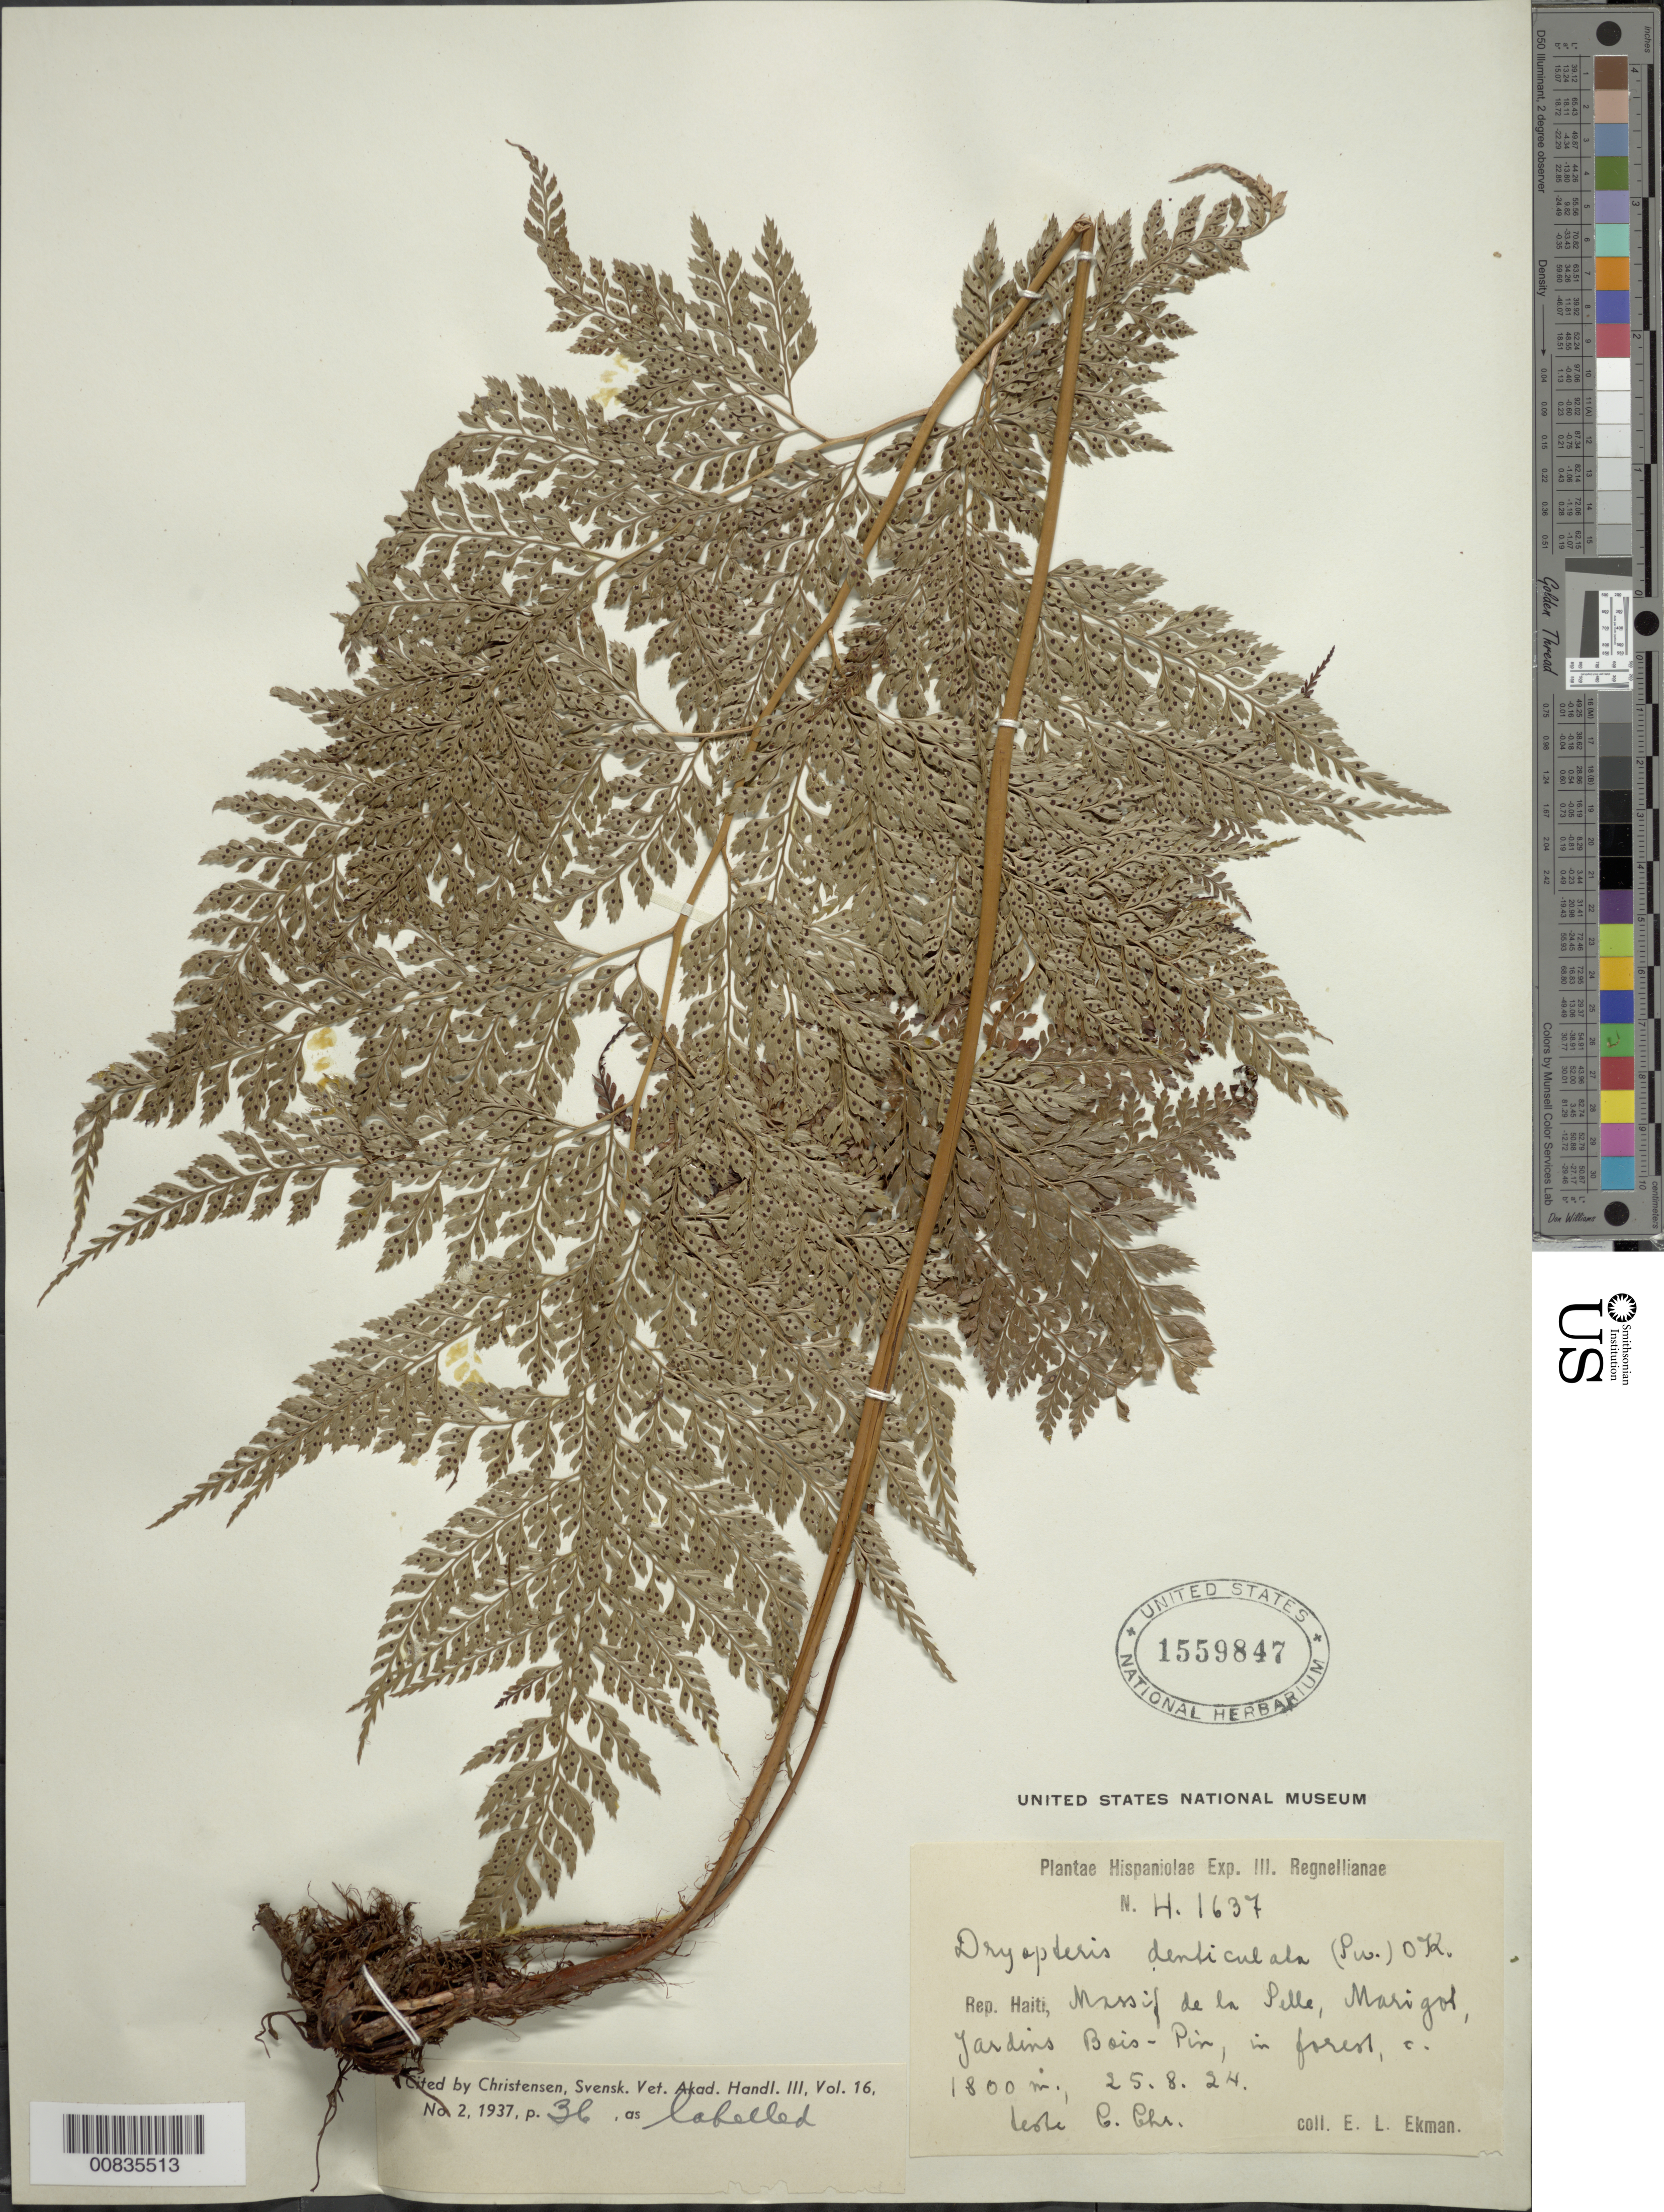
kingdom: Plantae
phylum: Tracheophyta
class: Polypodiopsida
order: Polypodiales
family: Dryopteridaceae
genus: Arachniodes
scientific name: Arachniodes denticulata var. denticulata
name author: (Sw.) Ching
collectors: E. L. Ekman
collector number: H 1637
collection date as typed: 25 Aug 1924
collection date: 1924-08-25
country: Haiti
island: Hispaniola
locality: Massif de la Selle, Marigot, Jardins Bois-Pin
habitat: Forest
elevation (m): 1800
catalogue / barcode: US 1559847